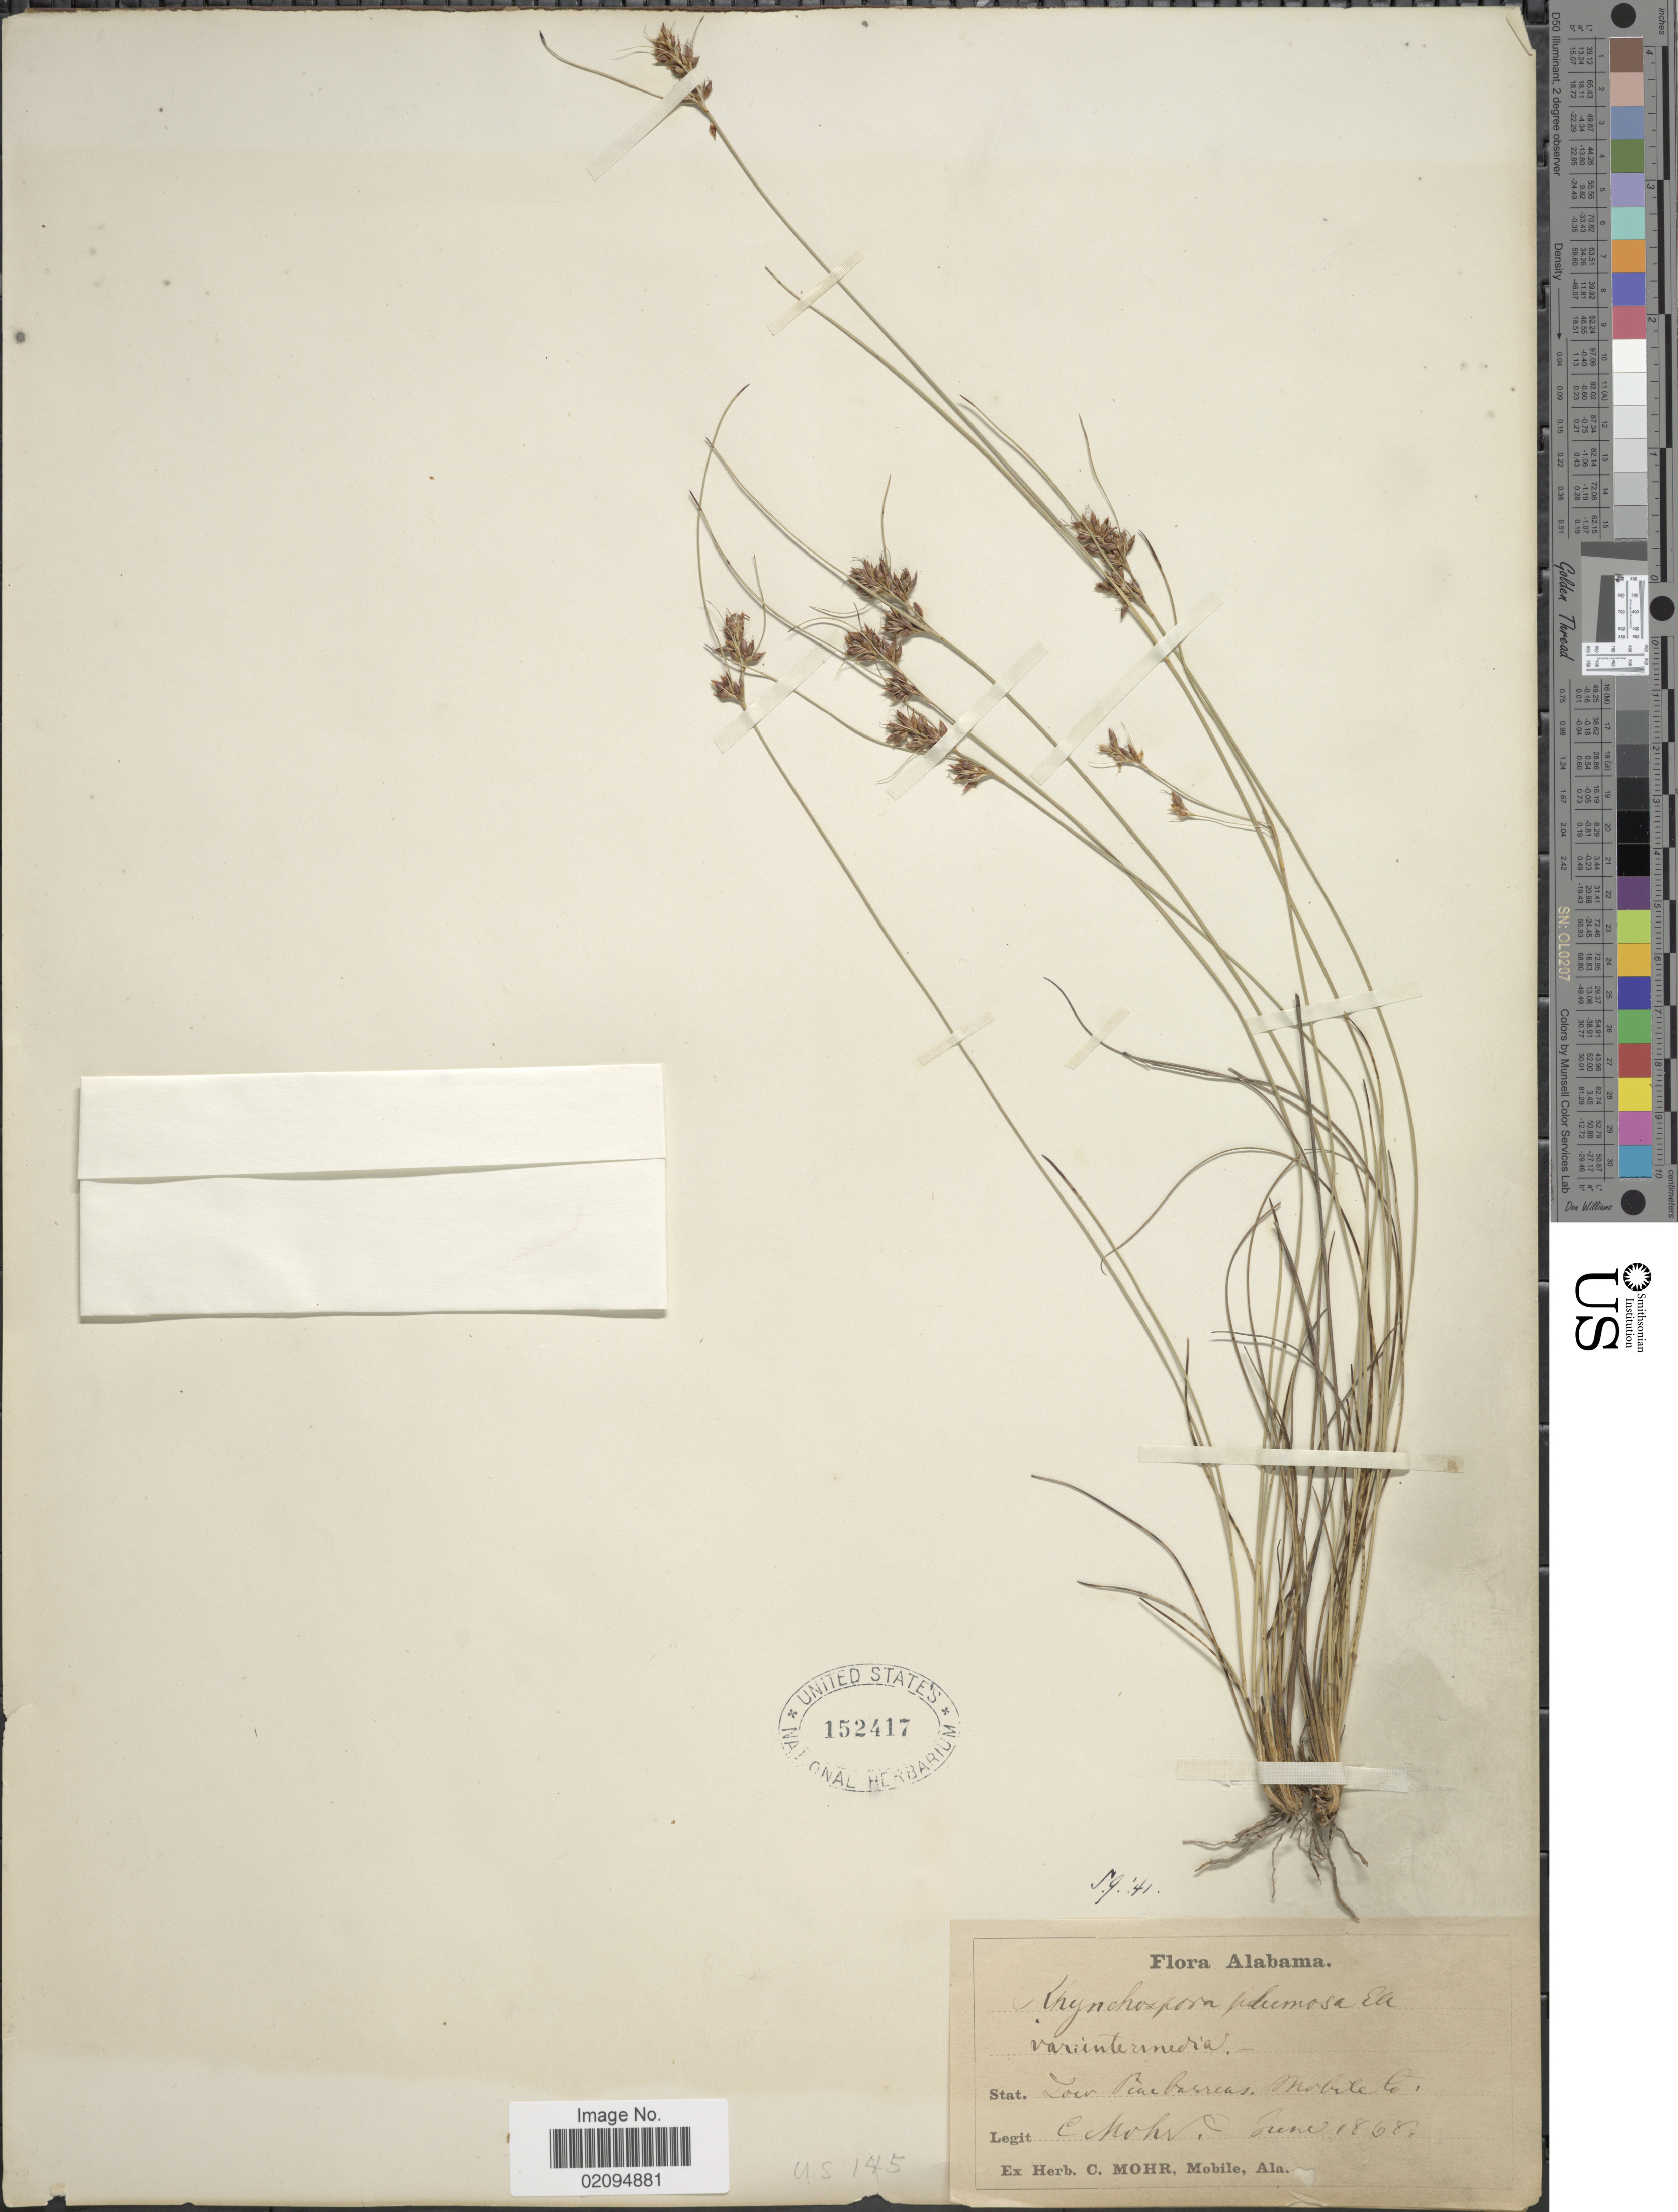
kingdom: Plantae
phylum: Tracheophyta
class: Liliopsida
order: Poales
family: Cyperaceae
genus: Rhynchospora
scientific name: Rhynchospora plumosa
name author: Elliott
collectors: C. T. Mohr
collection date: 1868-06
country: United States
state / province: Alabama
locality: Mobile Co.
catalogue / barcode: US 152417